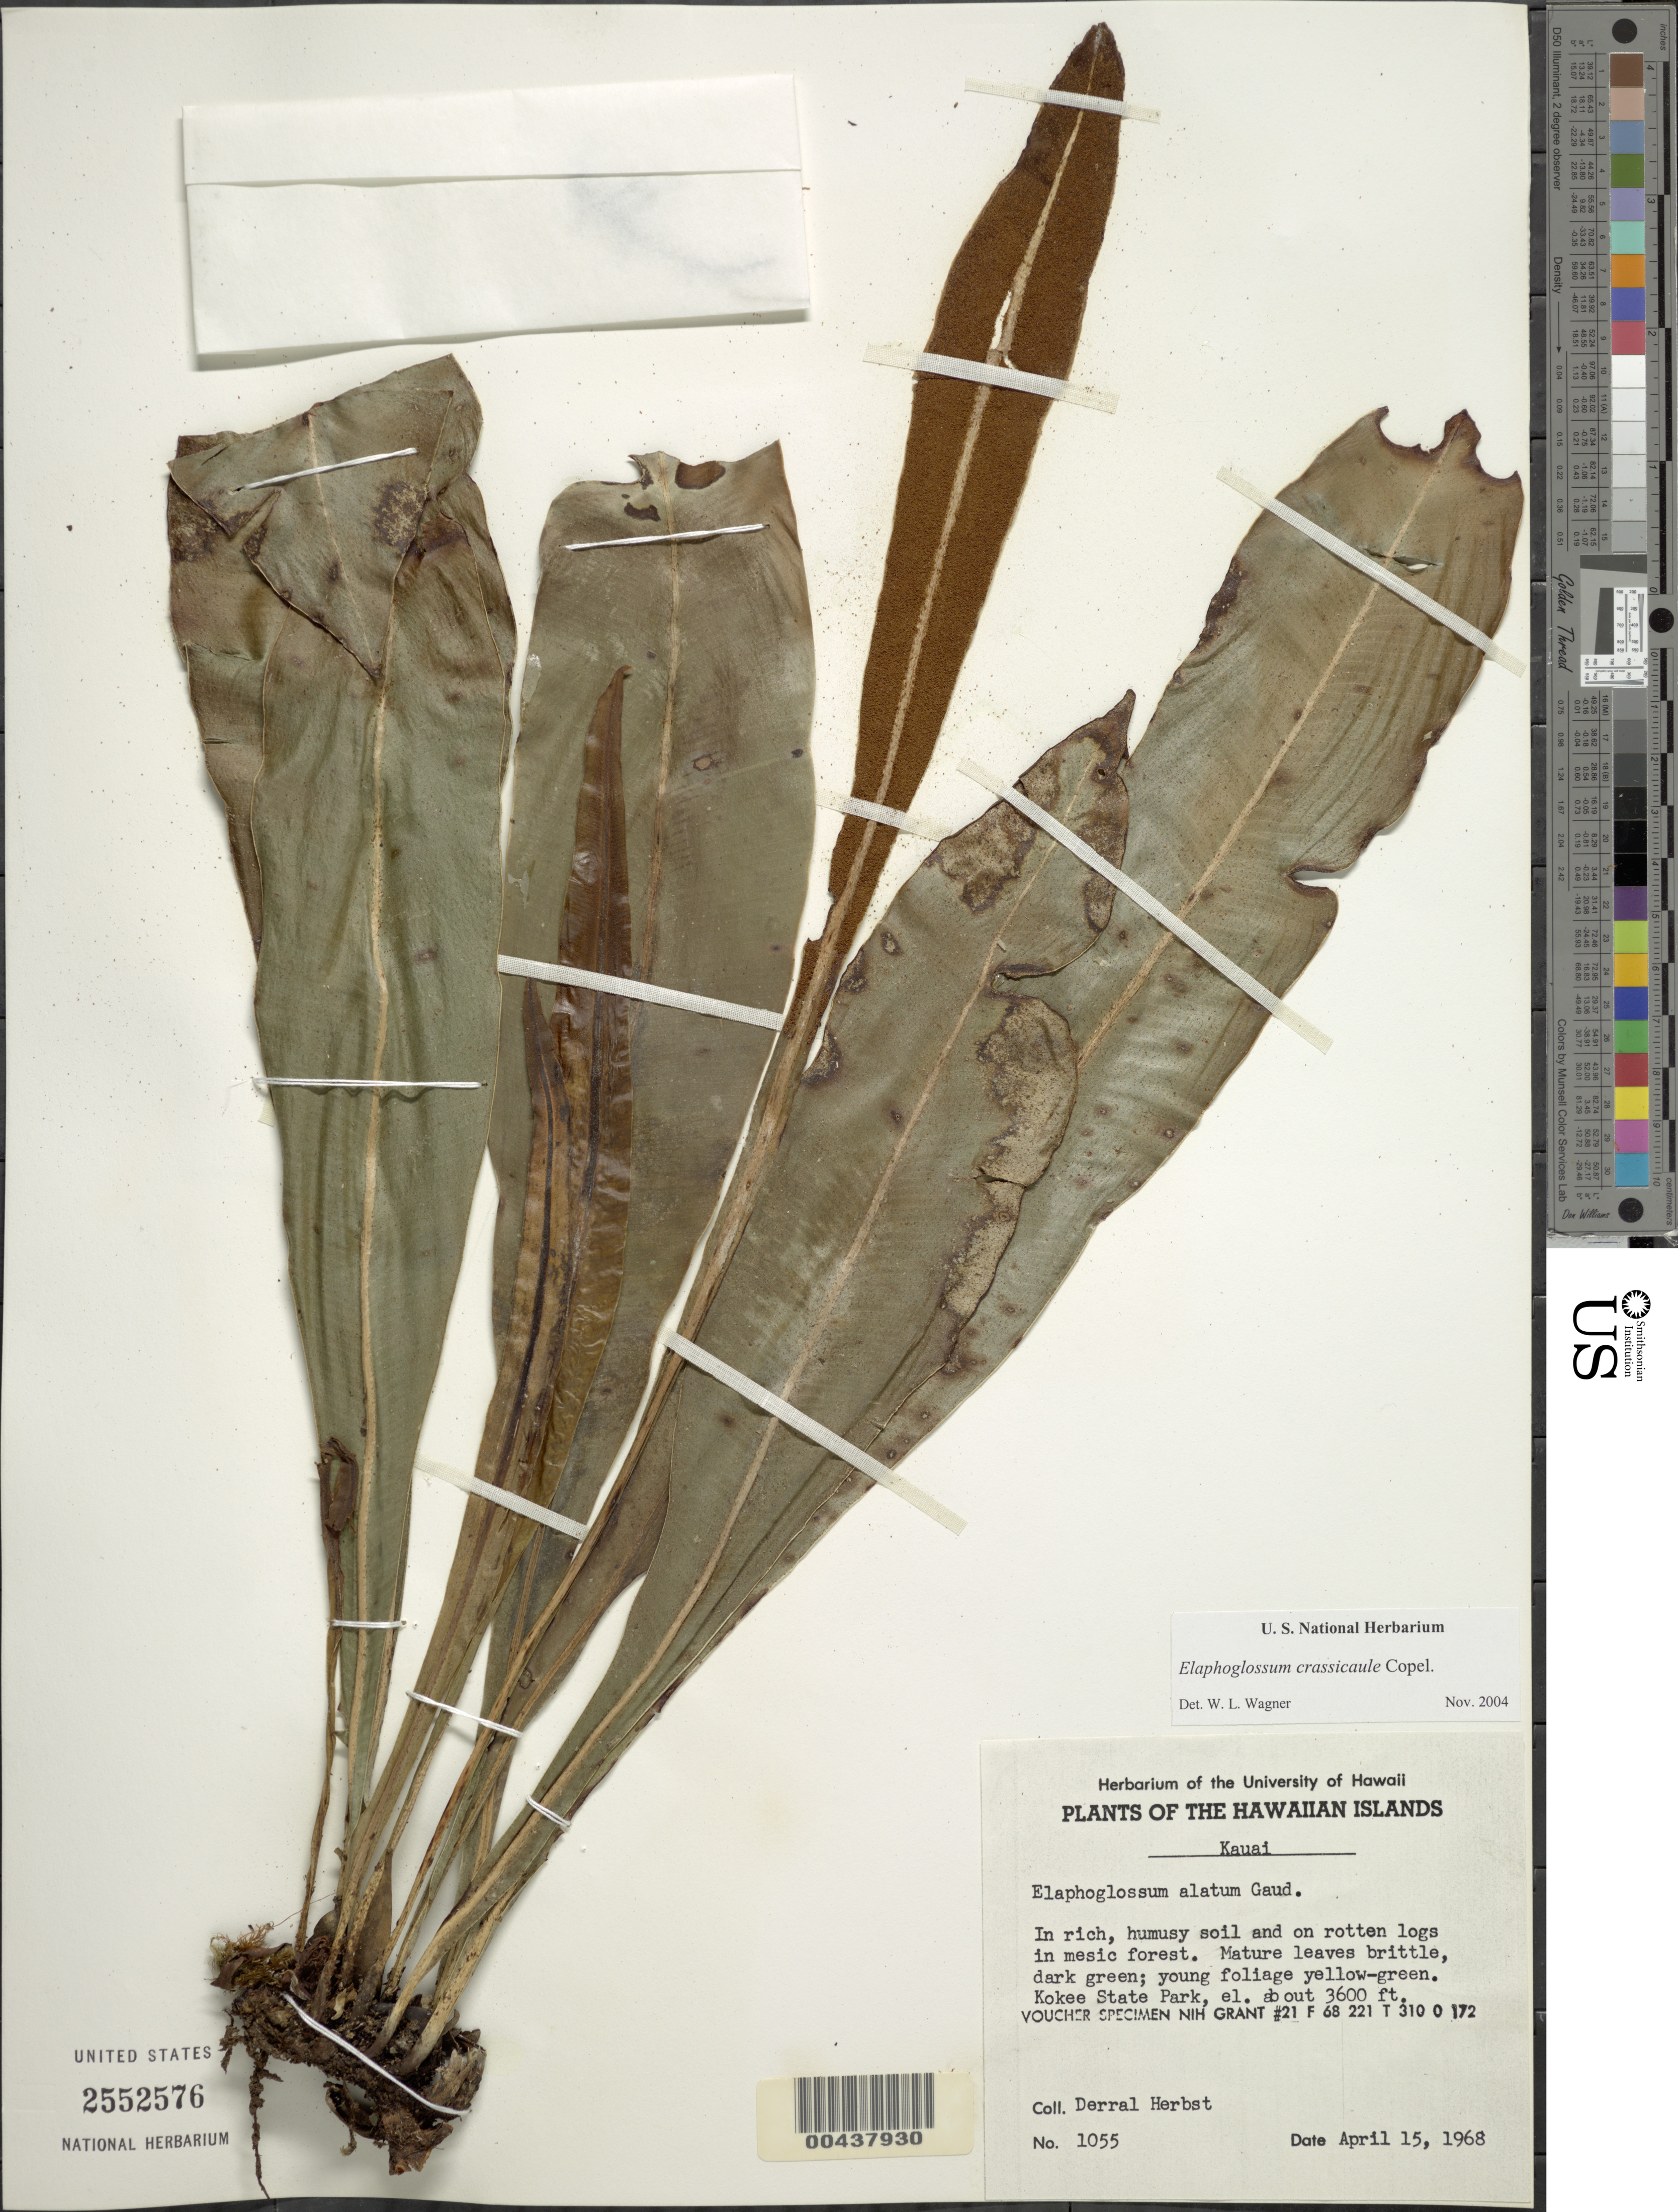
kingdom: Plantae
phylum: Tracheophyta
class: Polypodiopsida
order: Polypodiales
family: Dryopteridaceae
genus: Elaphoglossum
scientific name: Elaphoglossum crassicaule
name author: Copel.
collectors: D. R. Herbst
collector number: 1055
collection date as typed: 15 Apr 1968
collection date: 1968-04-15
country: United States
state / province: Hawaii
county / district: Kauai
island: Kaua'i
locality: Kokee State Park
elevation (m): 1097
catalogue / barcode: US 2552576